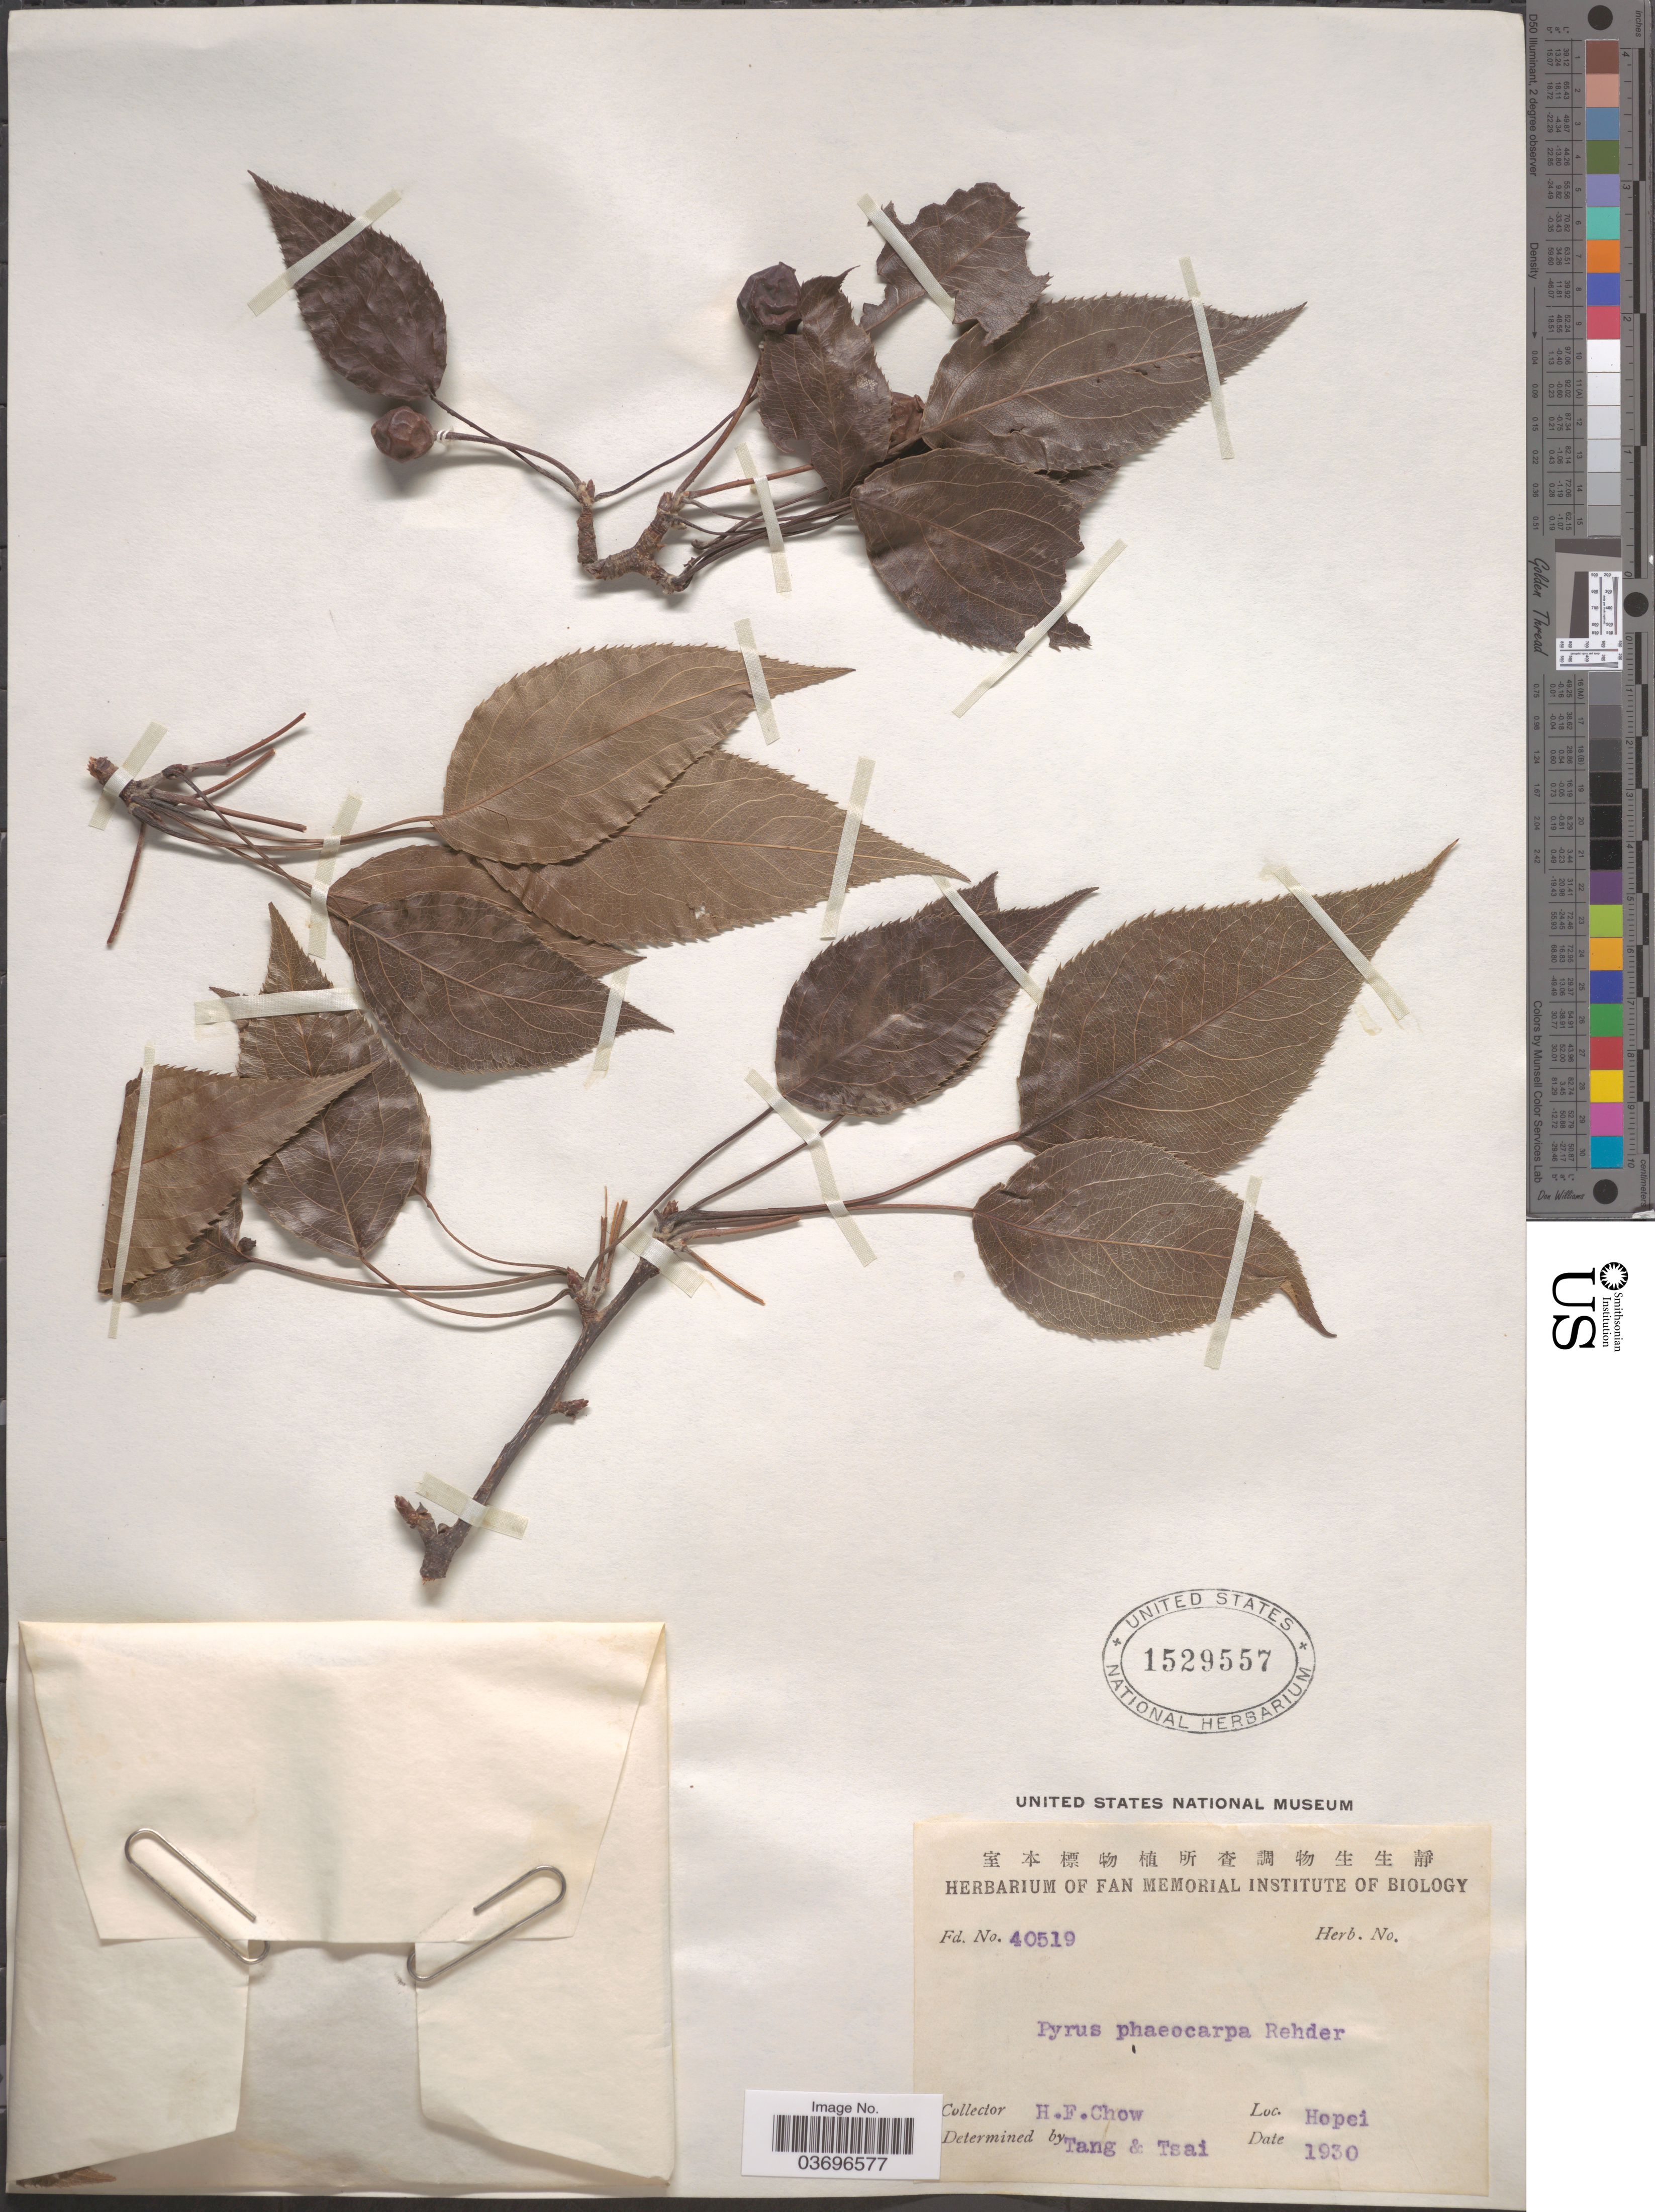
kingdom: Plantae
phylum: Tracheophyta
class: Magnoliopsida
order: Rosales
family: Rosaceae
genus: Pyrus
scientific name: Pyrus phaeocarpa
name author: Rehder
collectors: H. Chow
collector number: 40519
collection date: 1930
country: China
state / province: Hebei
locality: Hopei.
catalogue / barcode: US 1529557